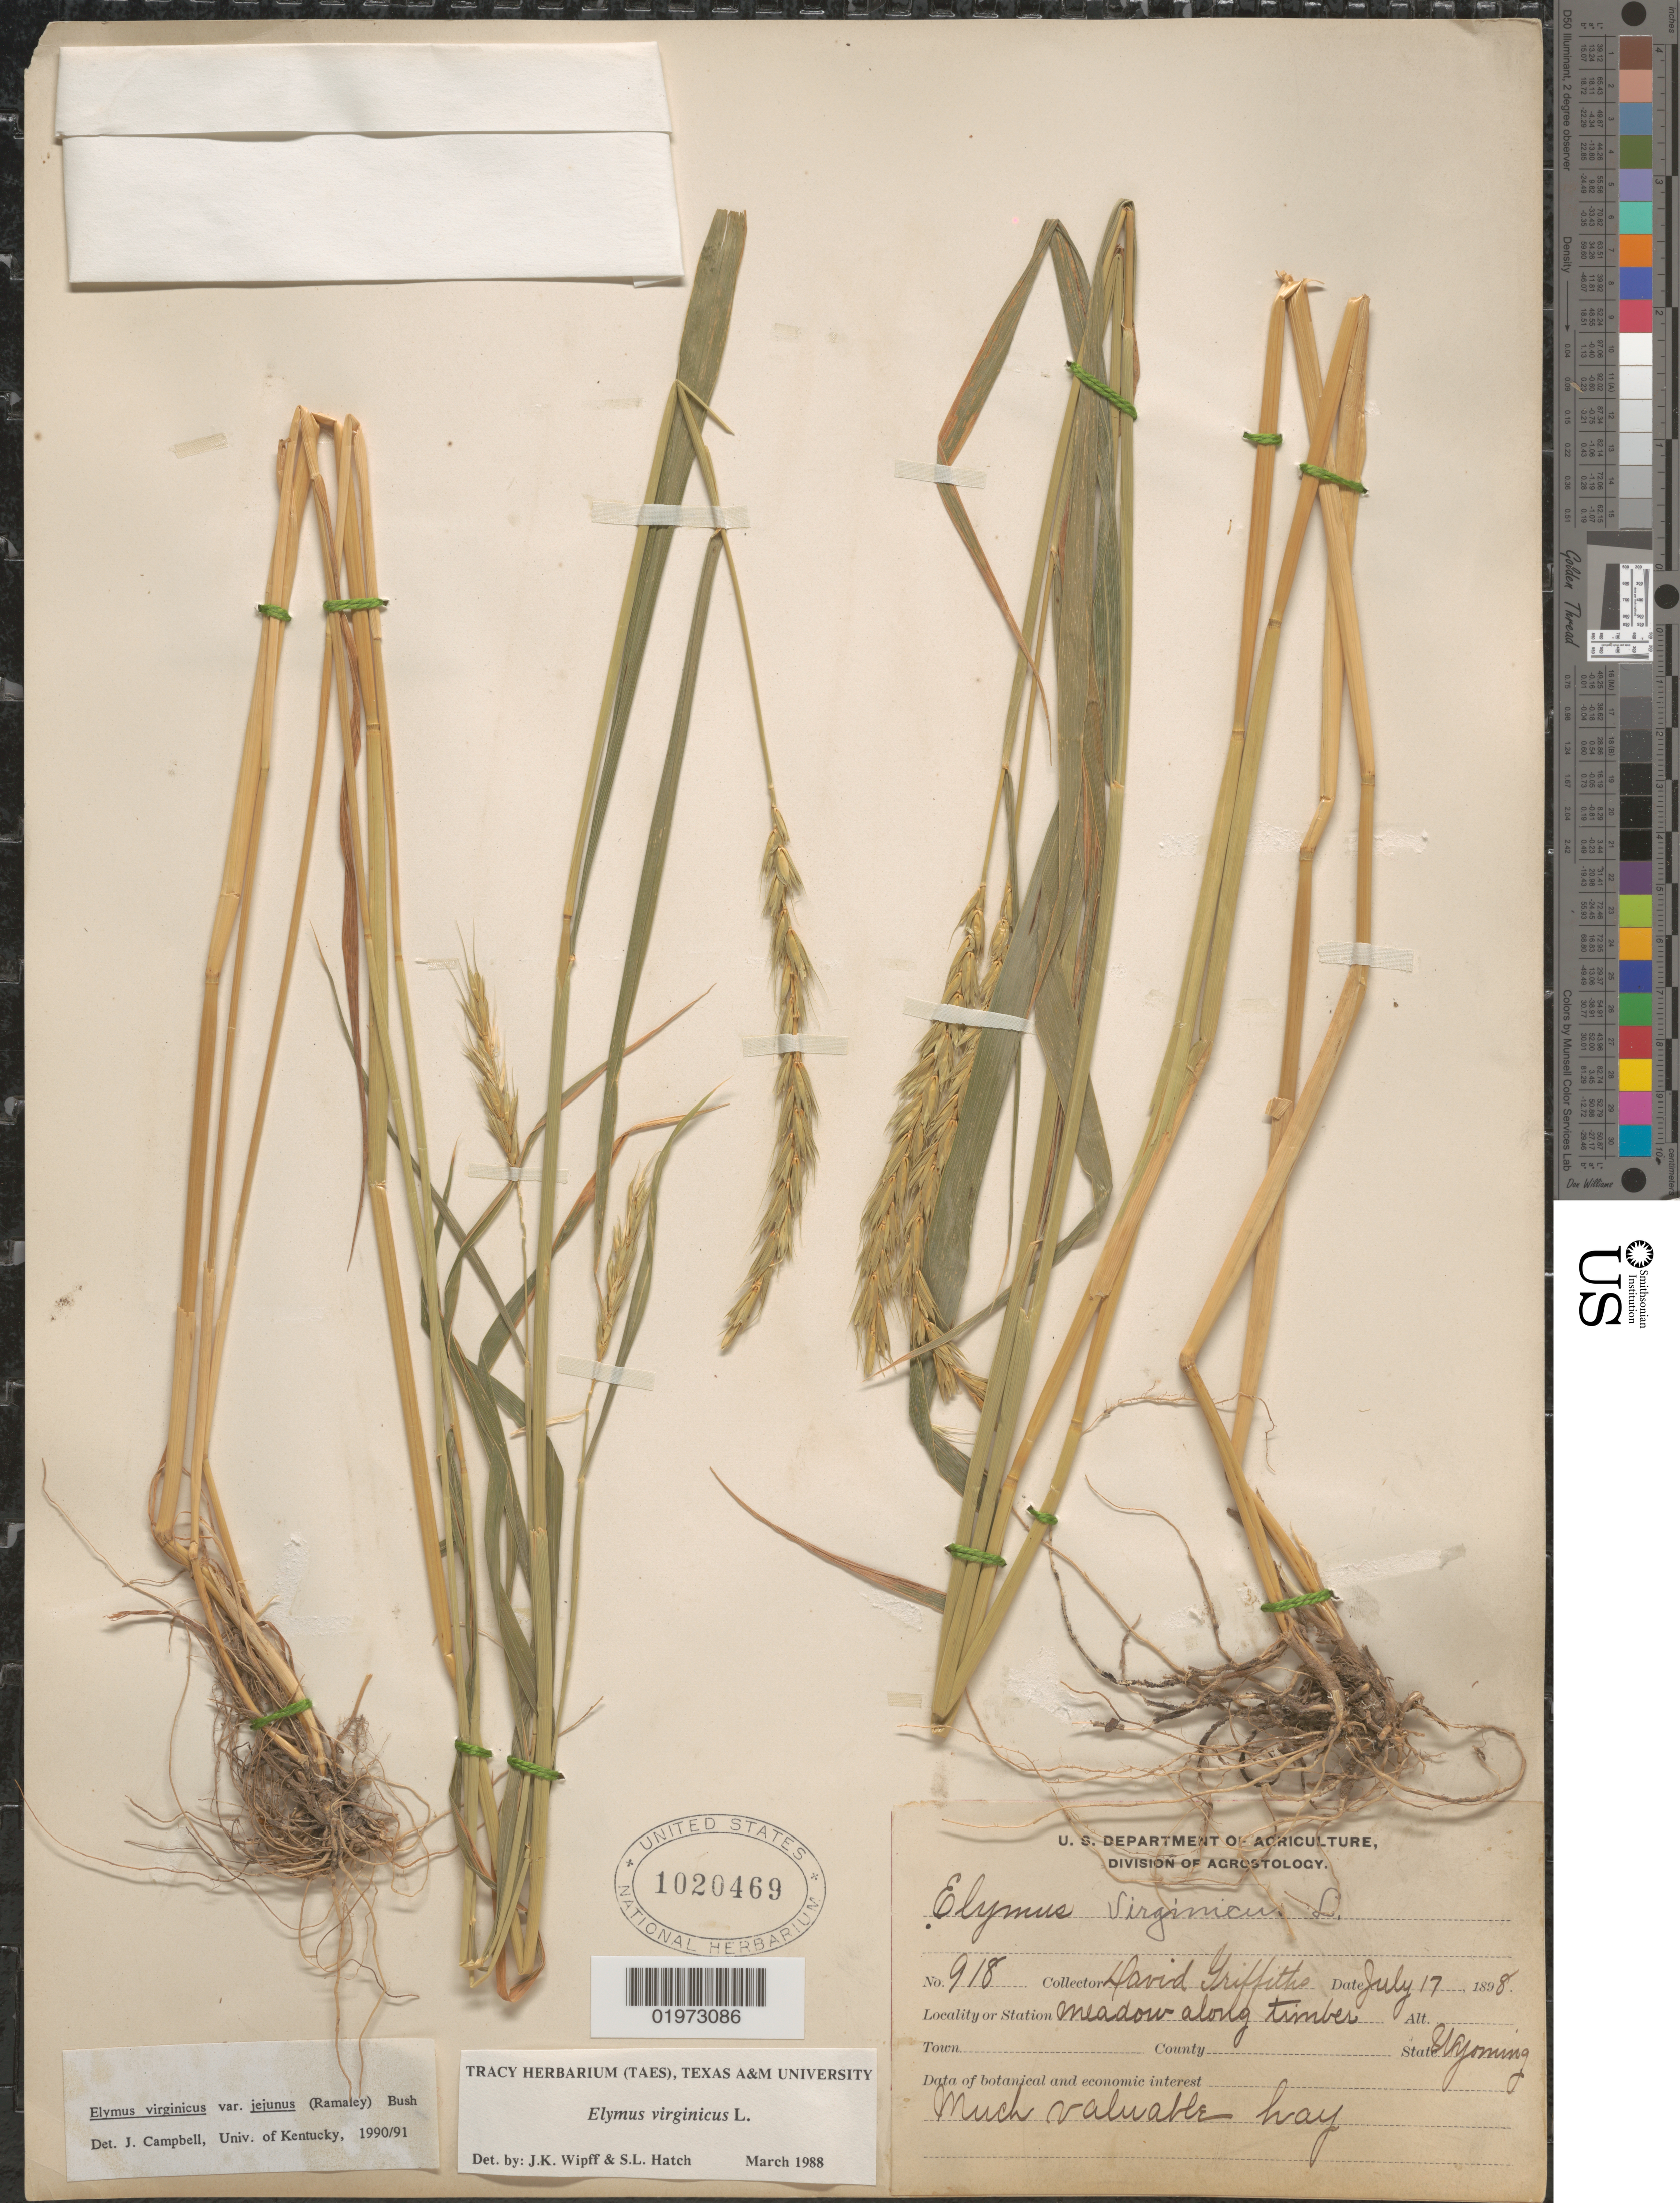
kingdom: Plantae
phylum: Tracheophyta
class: Liliopsida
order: Poales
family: Poaceae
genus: Elymus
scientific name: Elymus virginicus var. virginicus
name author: L.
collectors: D. Griffiths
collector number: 918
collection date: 1898-07-17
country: United States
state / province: Wyoming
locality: Meadow along timber.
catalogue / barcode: US 1020469